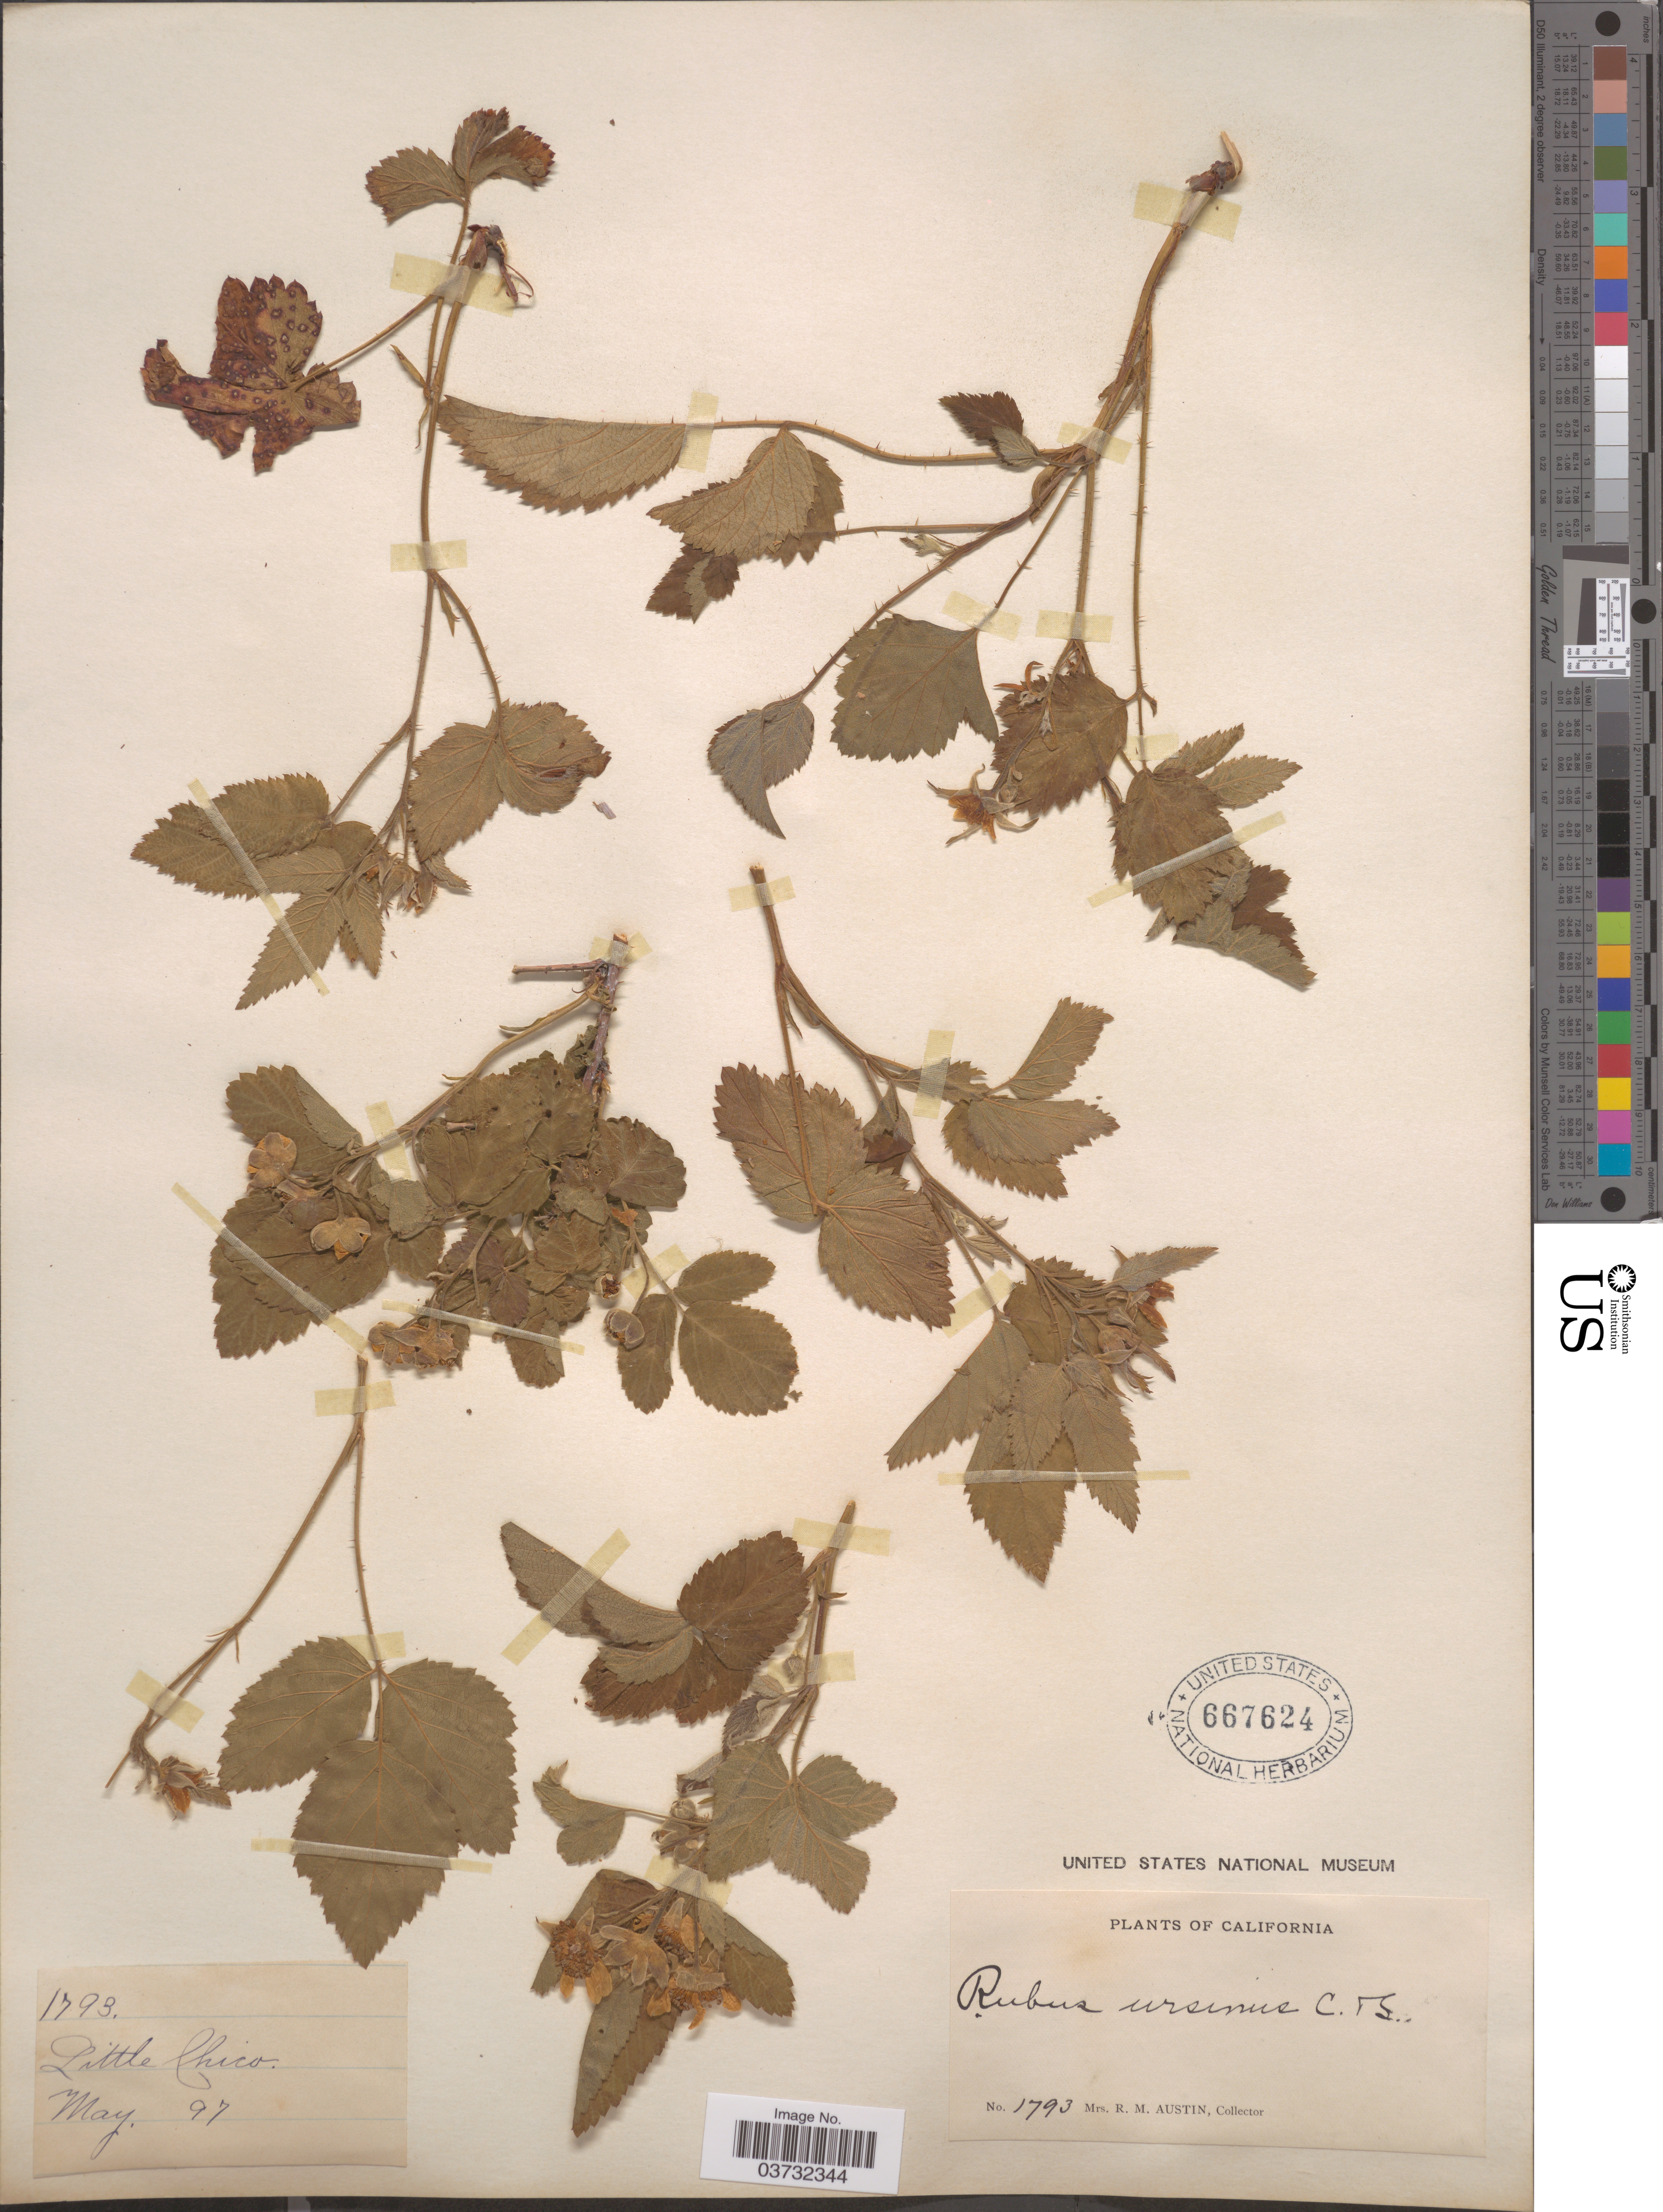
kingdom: Plantae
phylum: Tracheophyta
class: Magnoliopsida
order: Rosales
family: Rosaceae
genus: Rubus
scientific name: Rubus ursinus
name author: (Schltdl.) Cham.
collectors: R. Austin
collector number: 1793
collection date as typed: Transcribed d/m/y: /5/97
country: United States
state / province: California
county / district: Butte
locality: Little Chico.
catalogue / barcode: US 667624